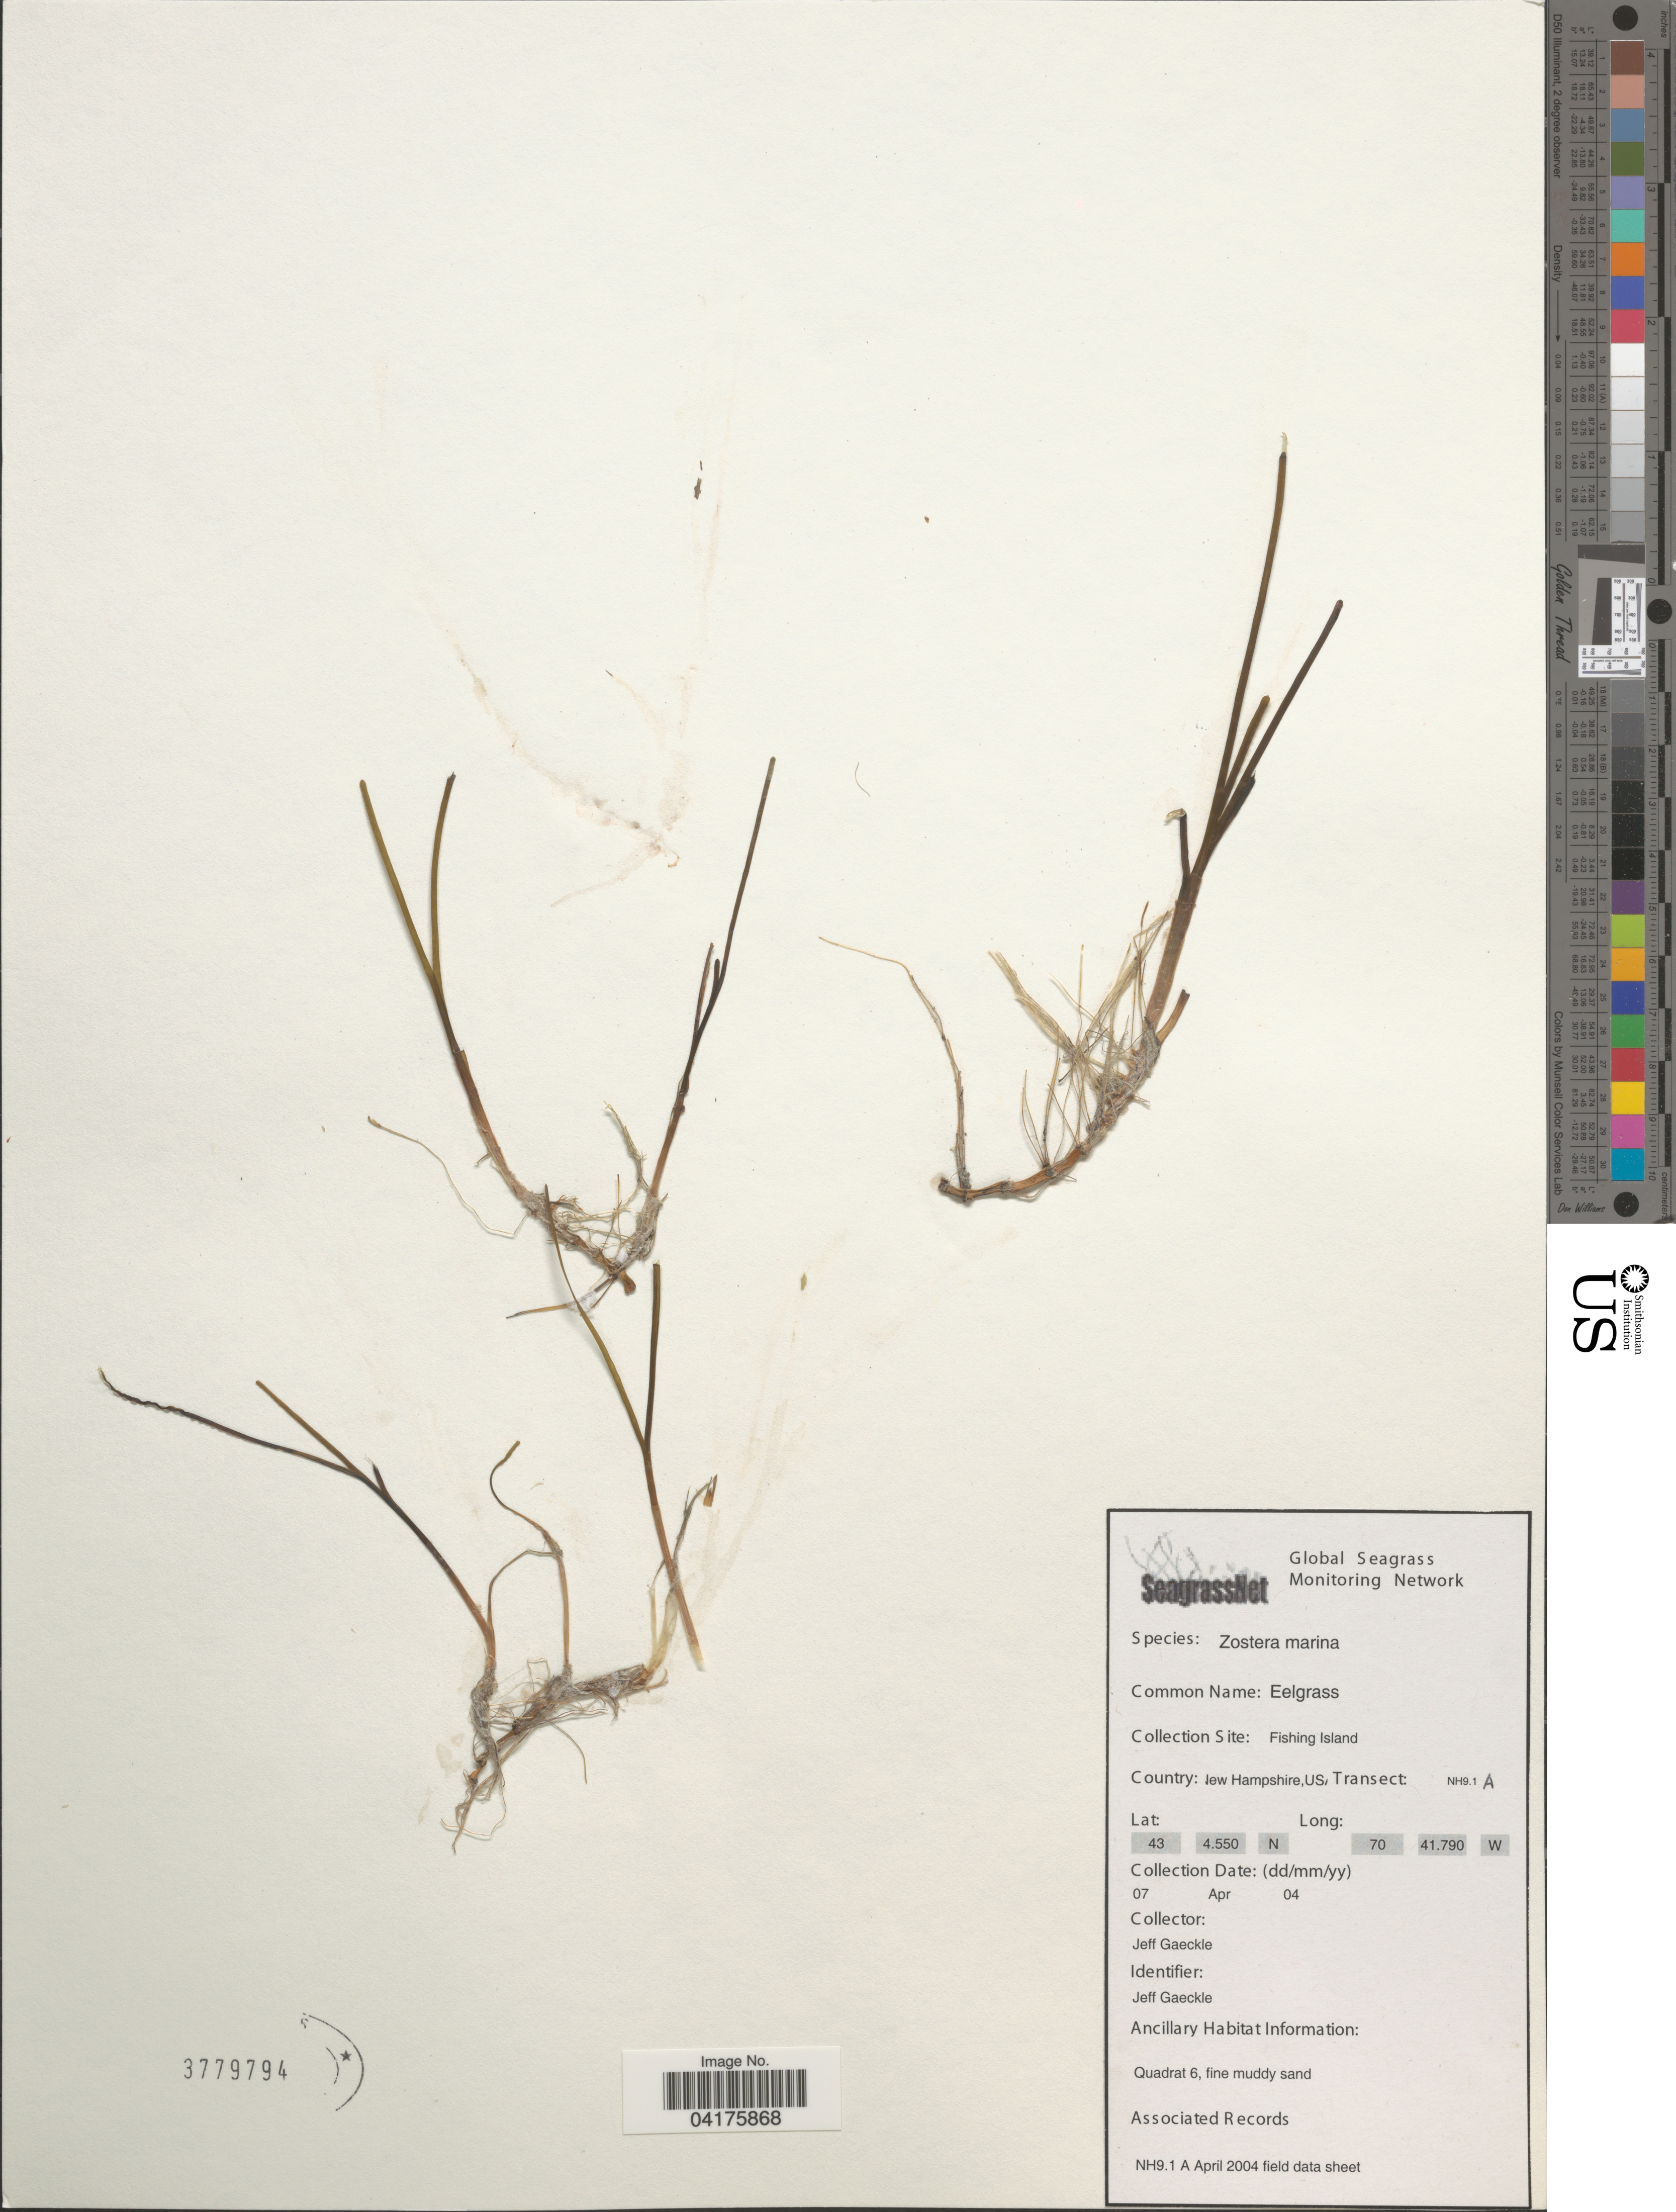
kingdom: Plantae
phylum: Tracheophyta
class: Liliopsida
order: Alismatales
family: Zosteraceae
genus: Zostera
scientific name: Zostera marina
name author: L.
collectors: J. Gaeckle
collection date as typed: Transcribed d/m/y: 7/4/4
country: United States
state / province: New Hampshire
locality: Fishing Island.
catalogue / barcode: US 3779794